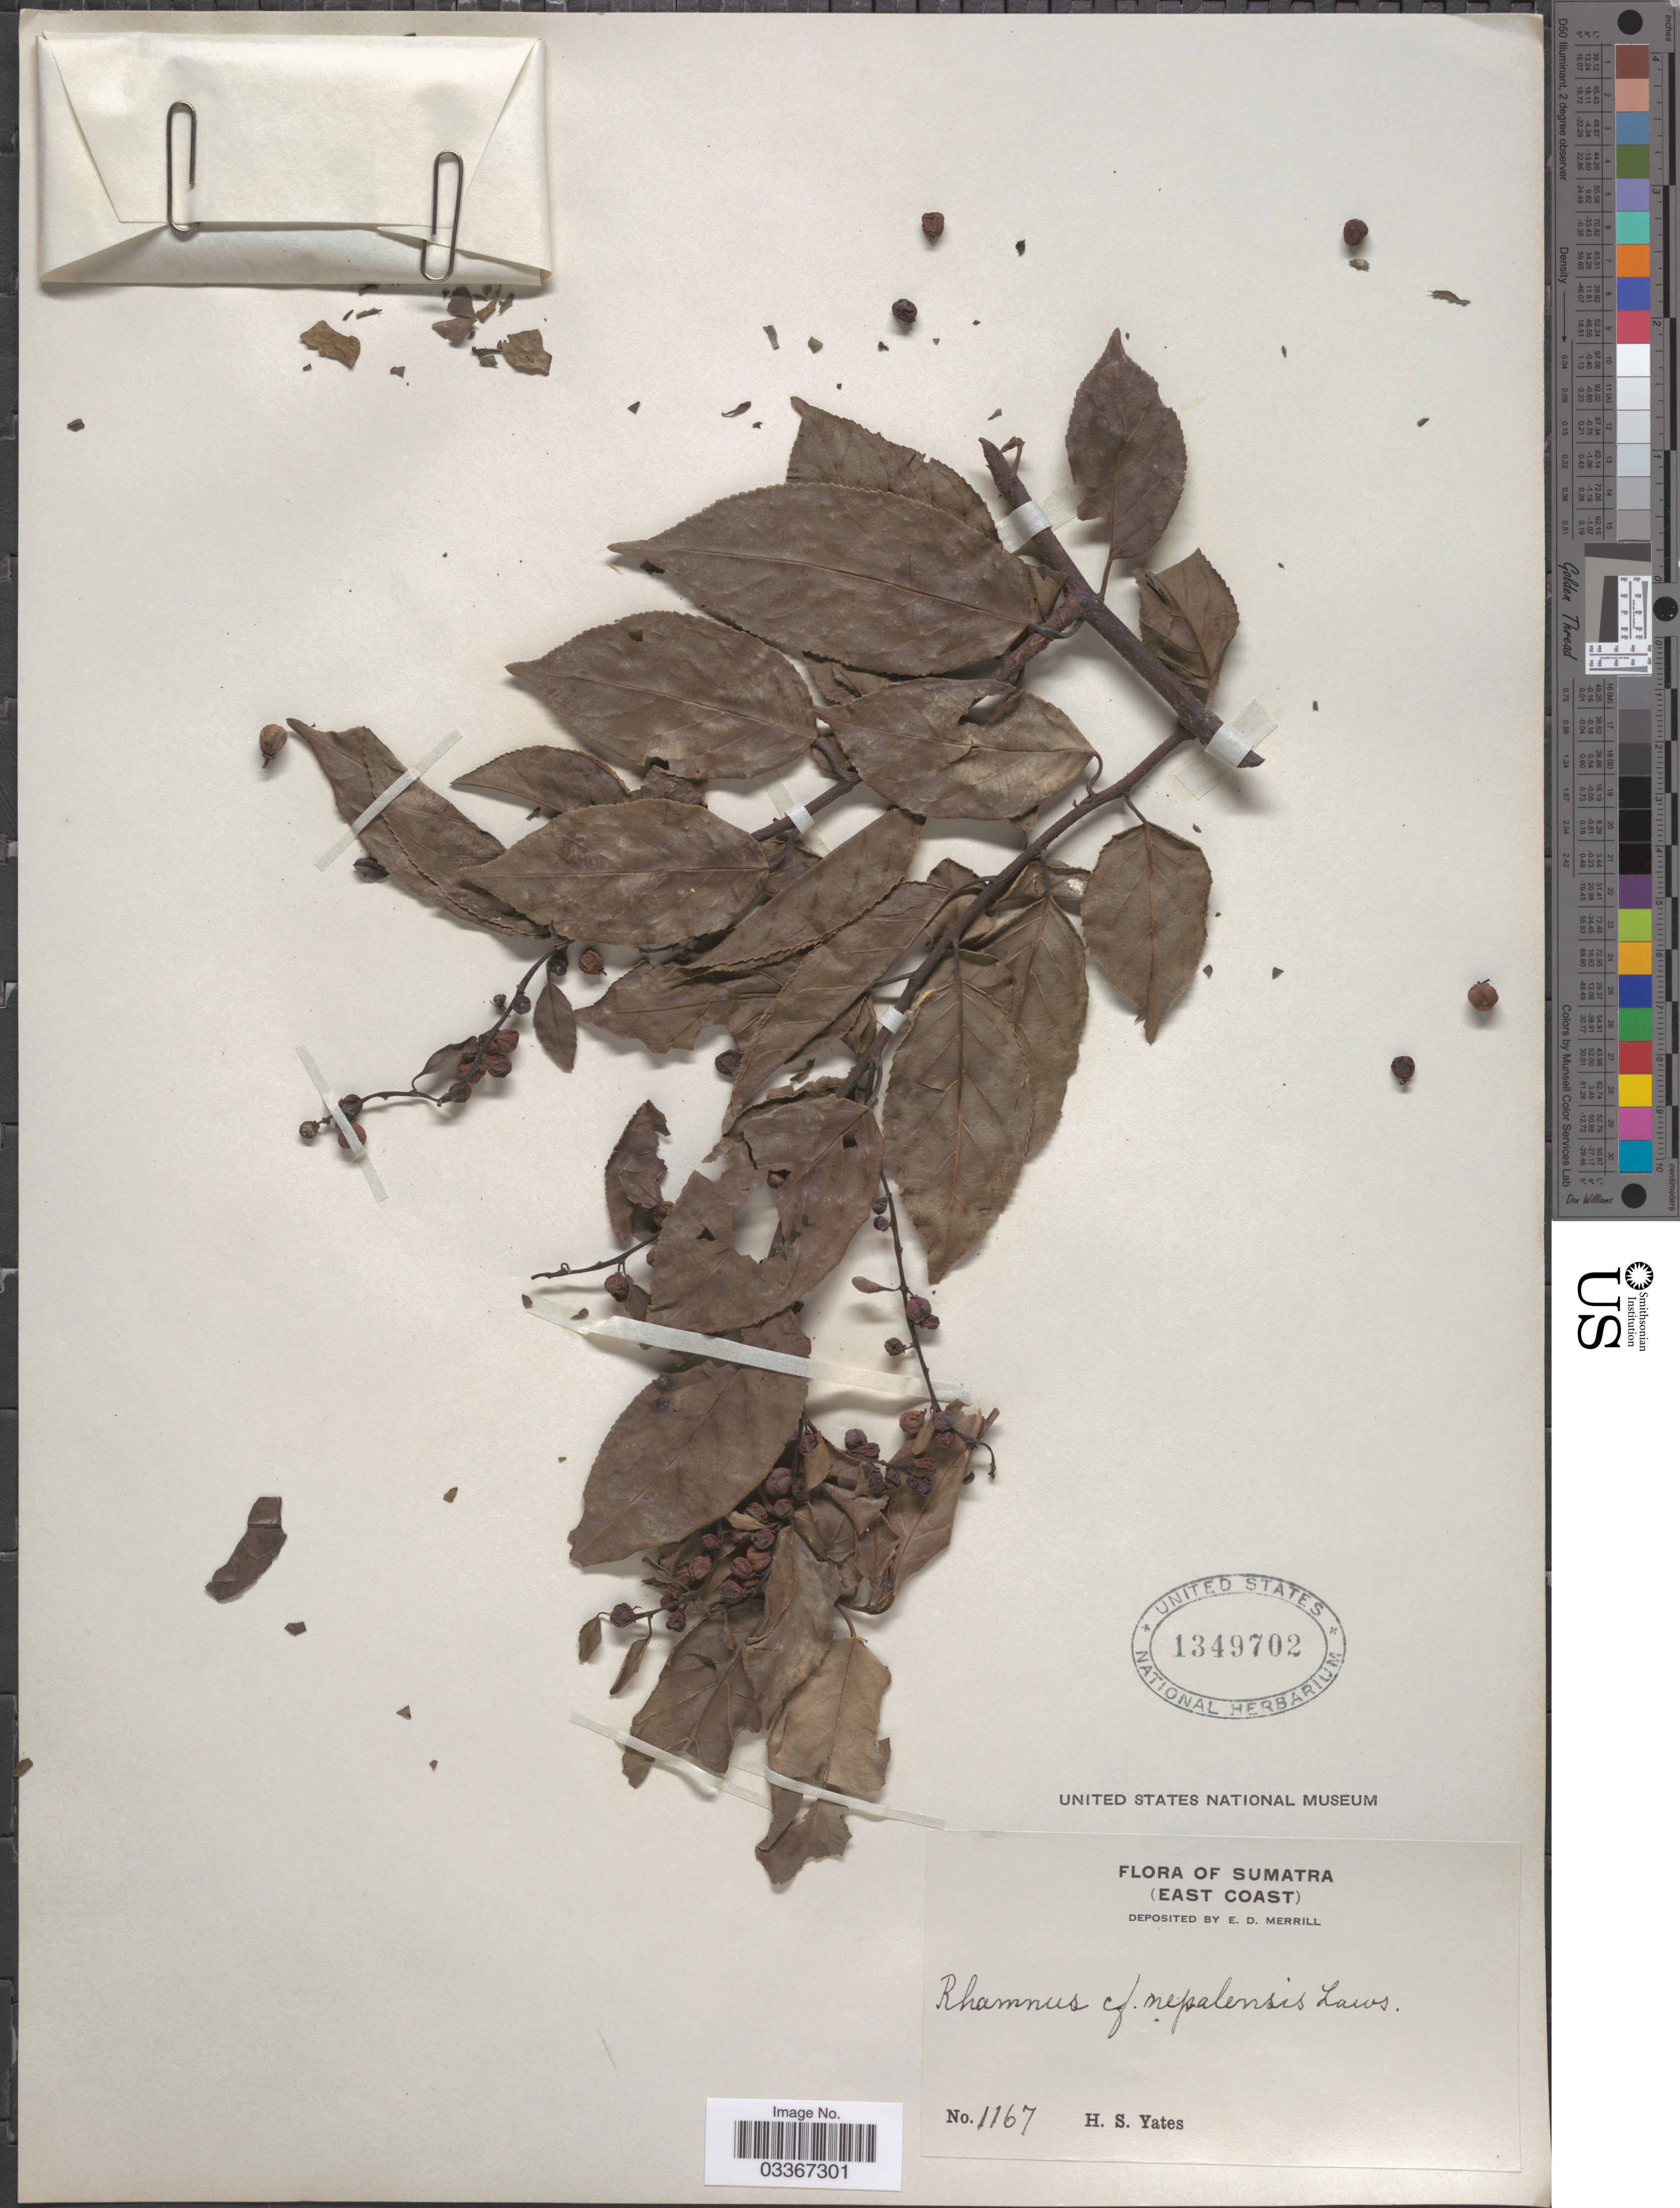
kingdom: Plantae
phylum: Tracheophyta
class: Magnoliopsida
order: Rosales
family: Rhamnaceae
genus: Rhamnus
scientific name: Rhamnus nepalensis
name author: (Wall.) M.A. Lawson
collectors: H. S. Yates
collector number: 1167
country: Indonesia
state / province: Sumatra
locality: Sumatra (East Coast).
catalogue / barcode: US 1349702